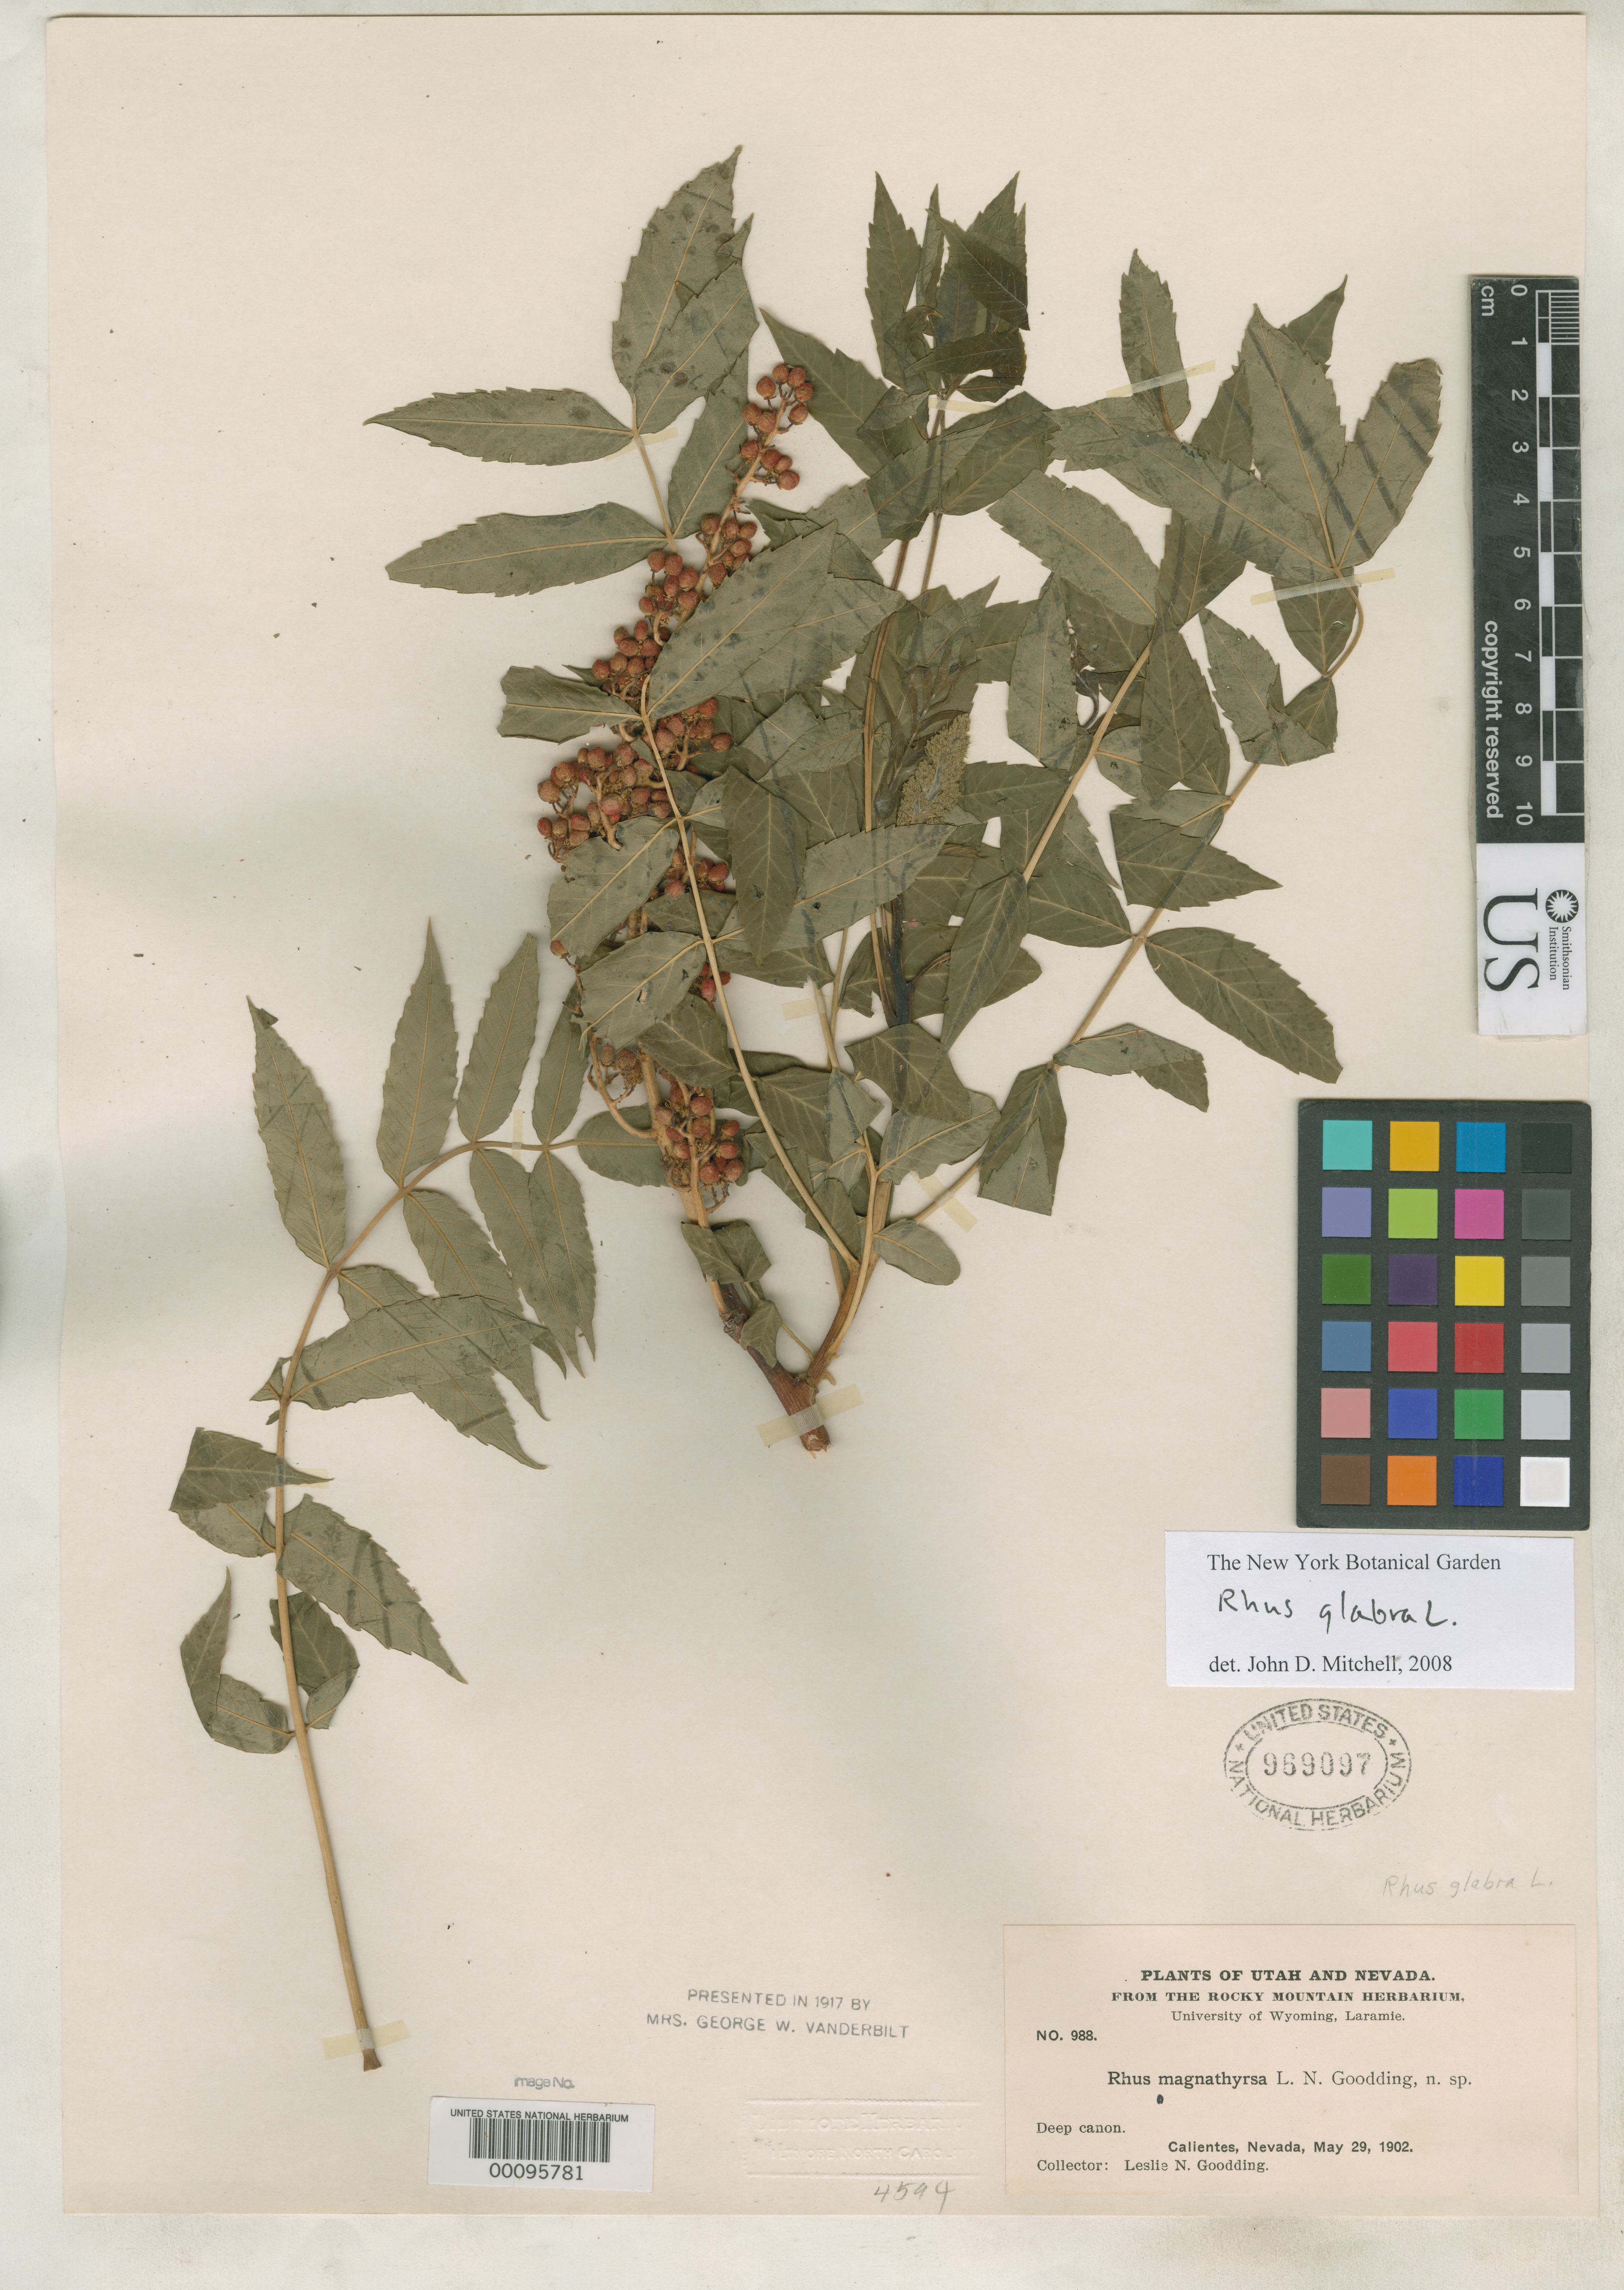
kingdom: Plantae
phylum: Tracheophyta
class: Magnoliopsida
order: Sapindales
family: Anacardiaceae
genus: Rhus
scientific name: Rhus macrothyrsa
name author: Goodd.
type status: Isotype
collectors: L. N. Goodding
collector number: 988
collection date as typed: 29 May 1902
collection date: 1902-05-29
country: United States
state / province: Nevada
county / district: Lincoln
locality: Calientes.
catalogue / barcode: US 969097